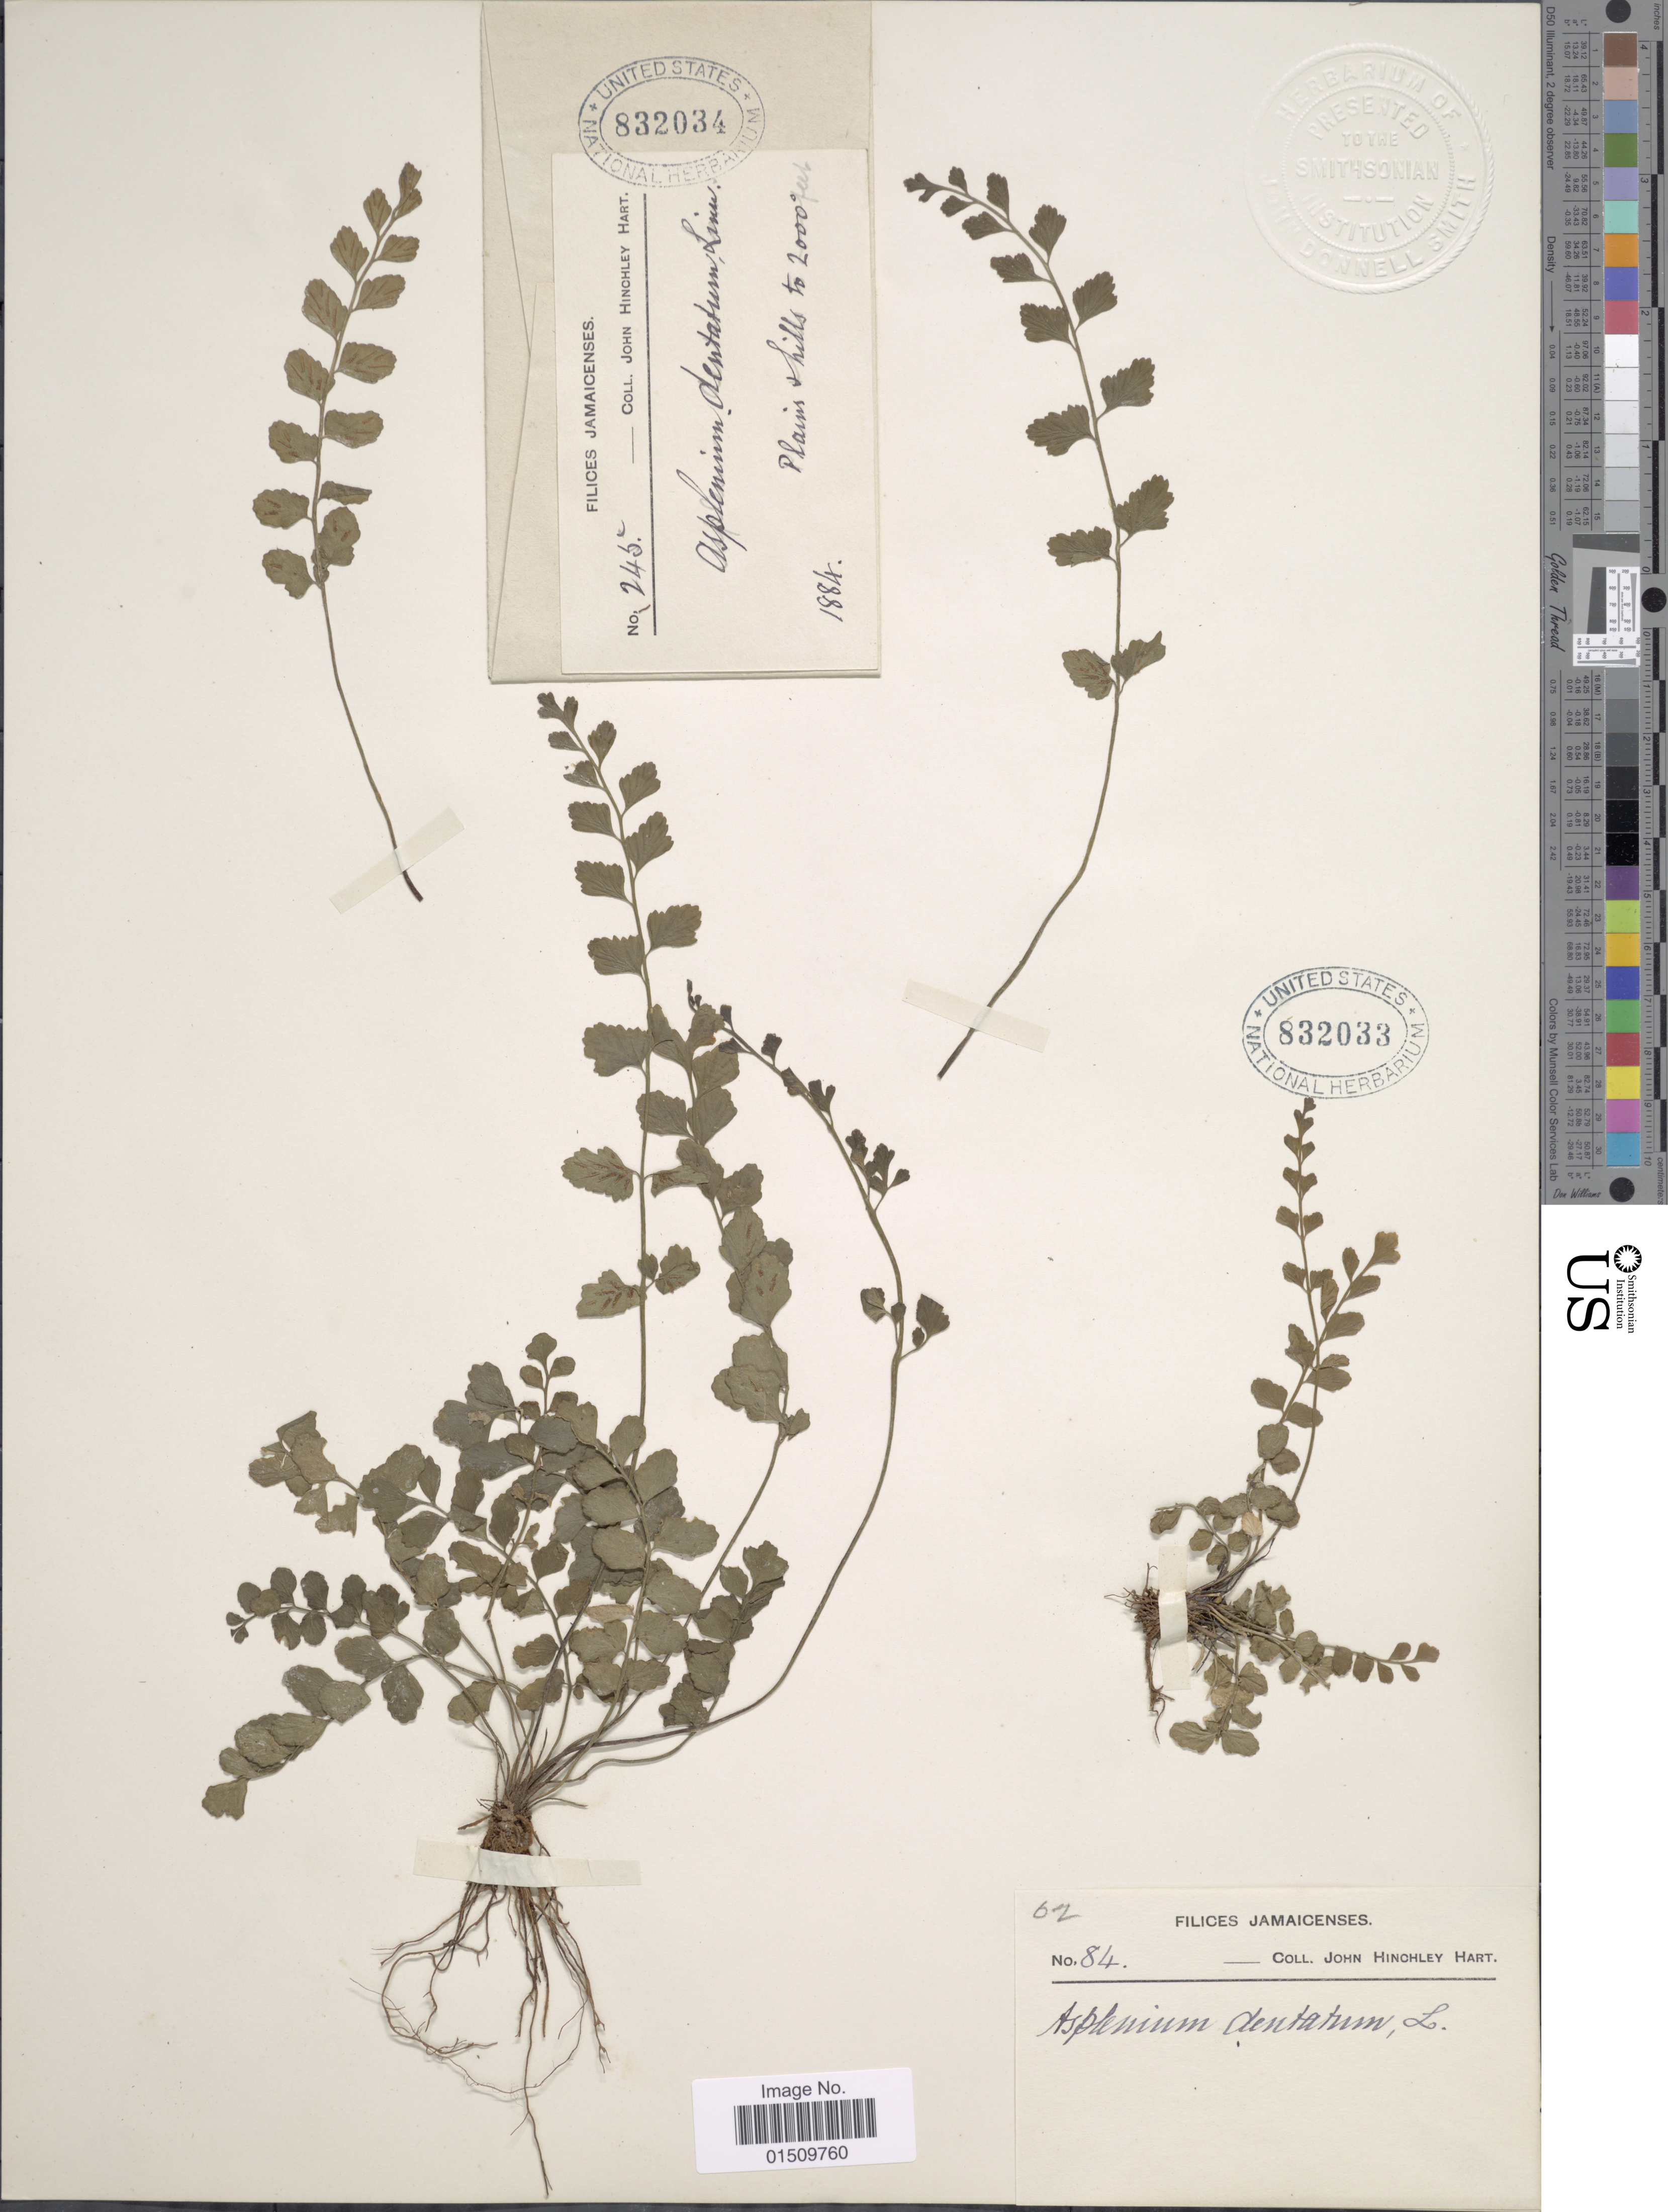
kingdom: Plantae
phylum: Tracheophyta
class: Polypodiopsida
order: Polypodiales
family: Aspleniaceae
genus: Asplenium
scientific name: Asplenium trichomanes-dentatum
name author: L.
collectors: J. H. Hart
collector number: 84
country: Jamaica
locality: Jamaicenses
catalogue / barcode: US 832033